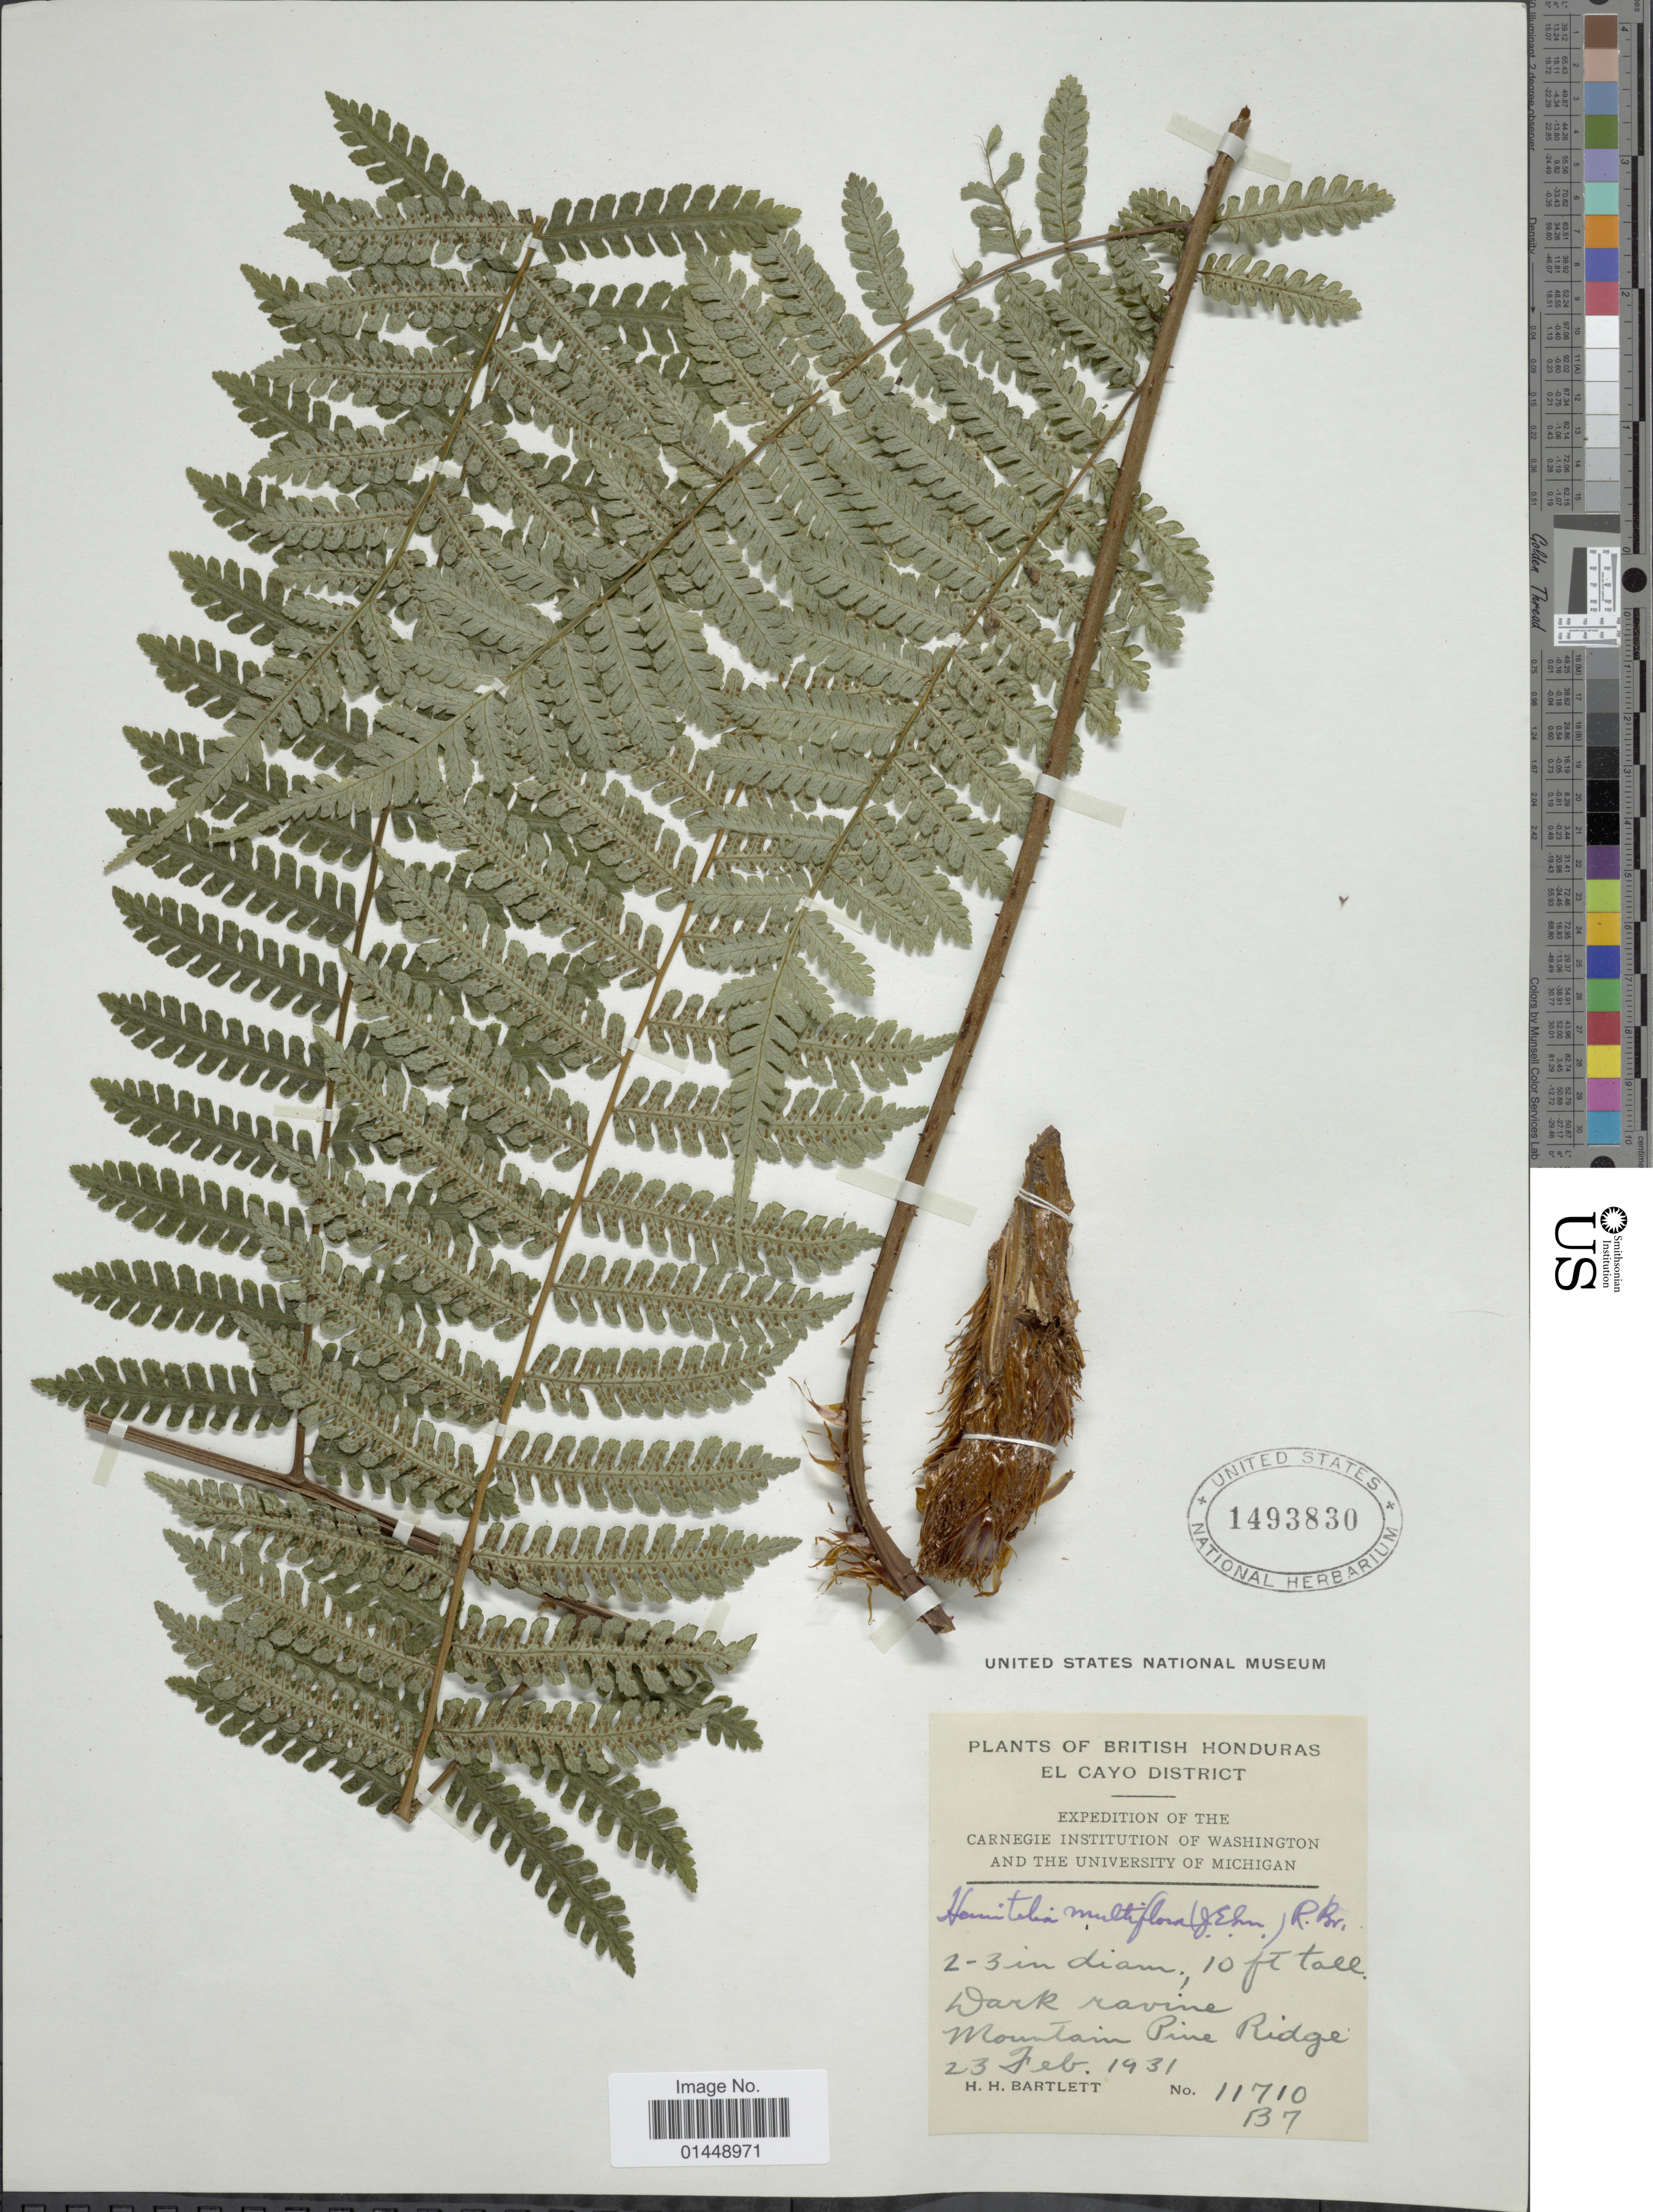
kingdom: Plantae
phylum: Tracheophyta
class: Polypodiopsida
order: Cyatheales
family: Cyatheaceae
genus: Cyathea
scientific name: Cyathea multiflora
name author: Sm.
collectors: H. H. Bartlett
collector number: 11710/137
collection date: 1931-02-23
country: Belize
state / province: Cayo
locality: British Honduras. El Cayo District. Dark ravine. Mountain Pine Ridge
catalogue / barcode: US 1493830